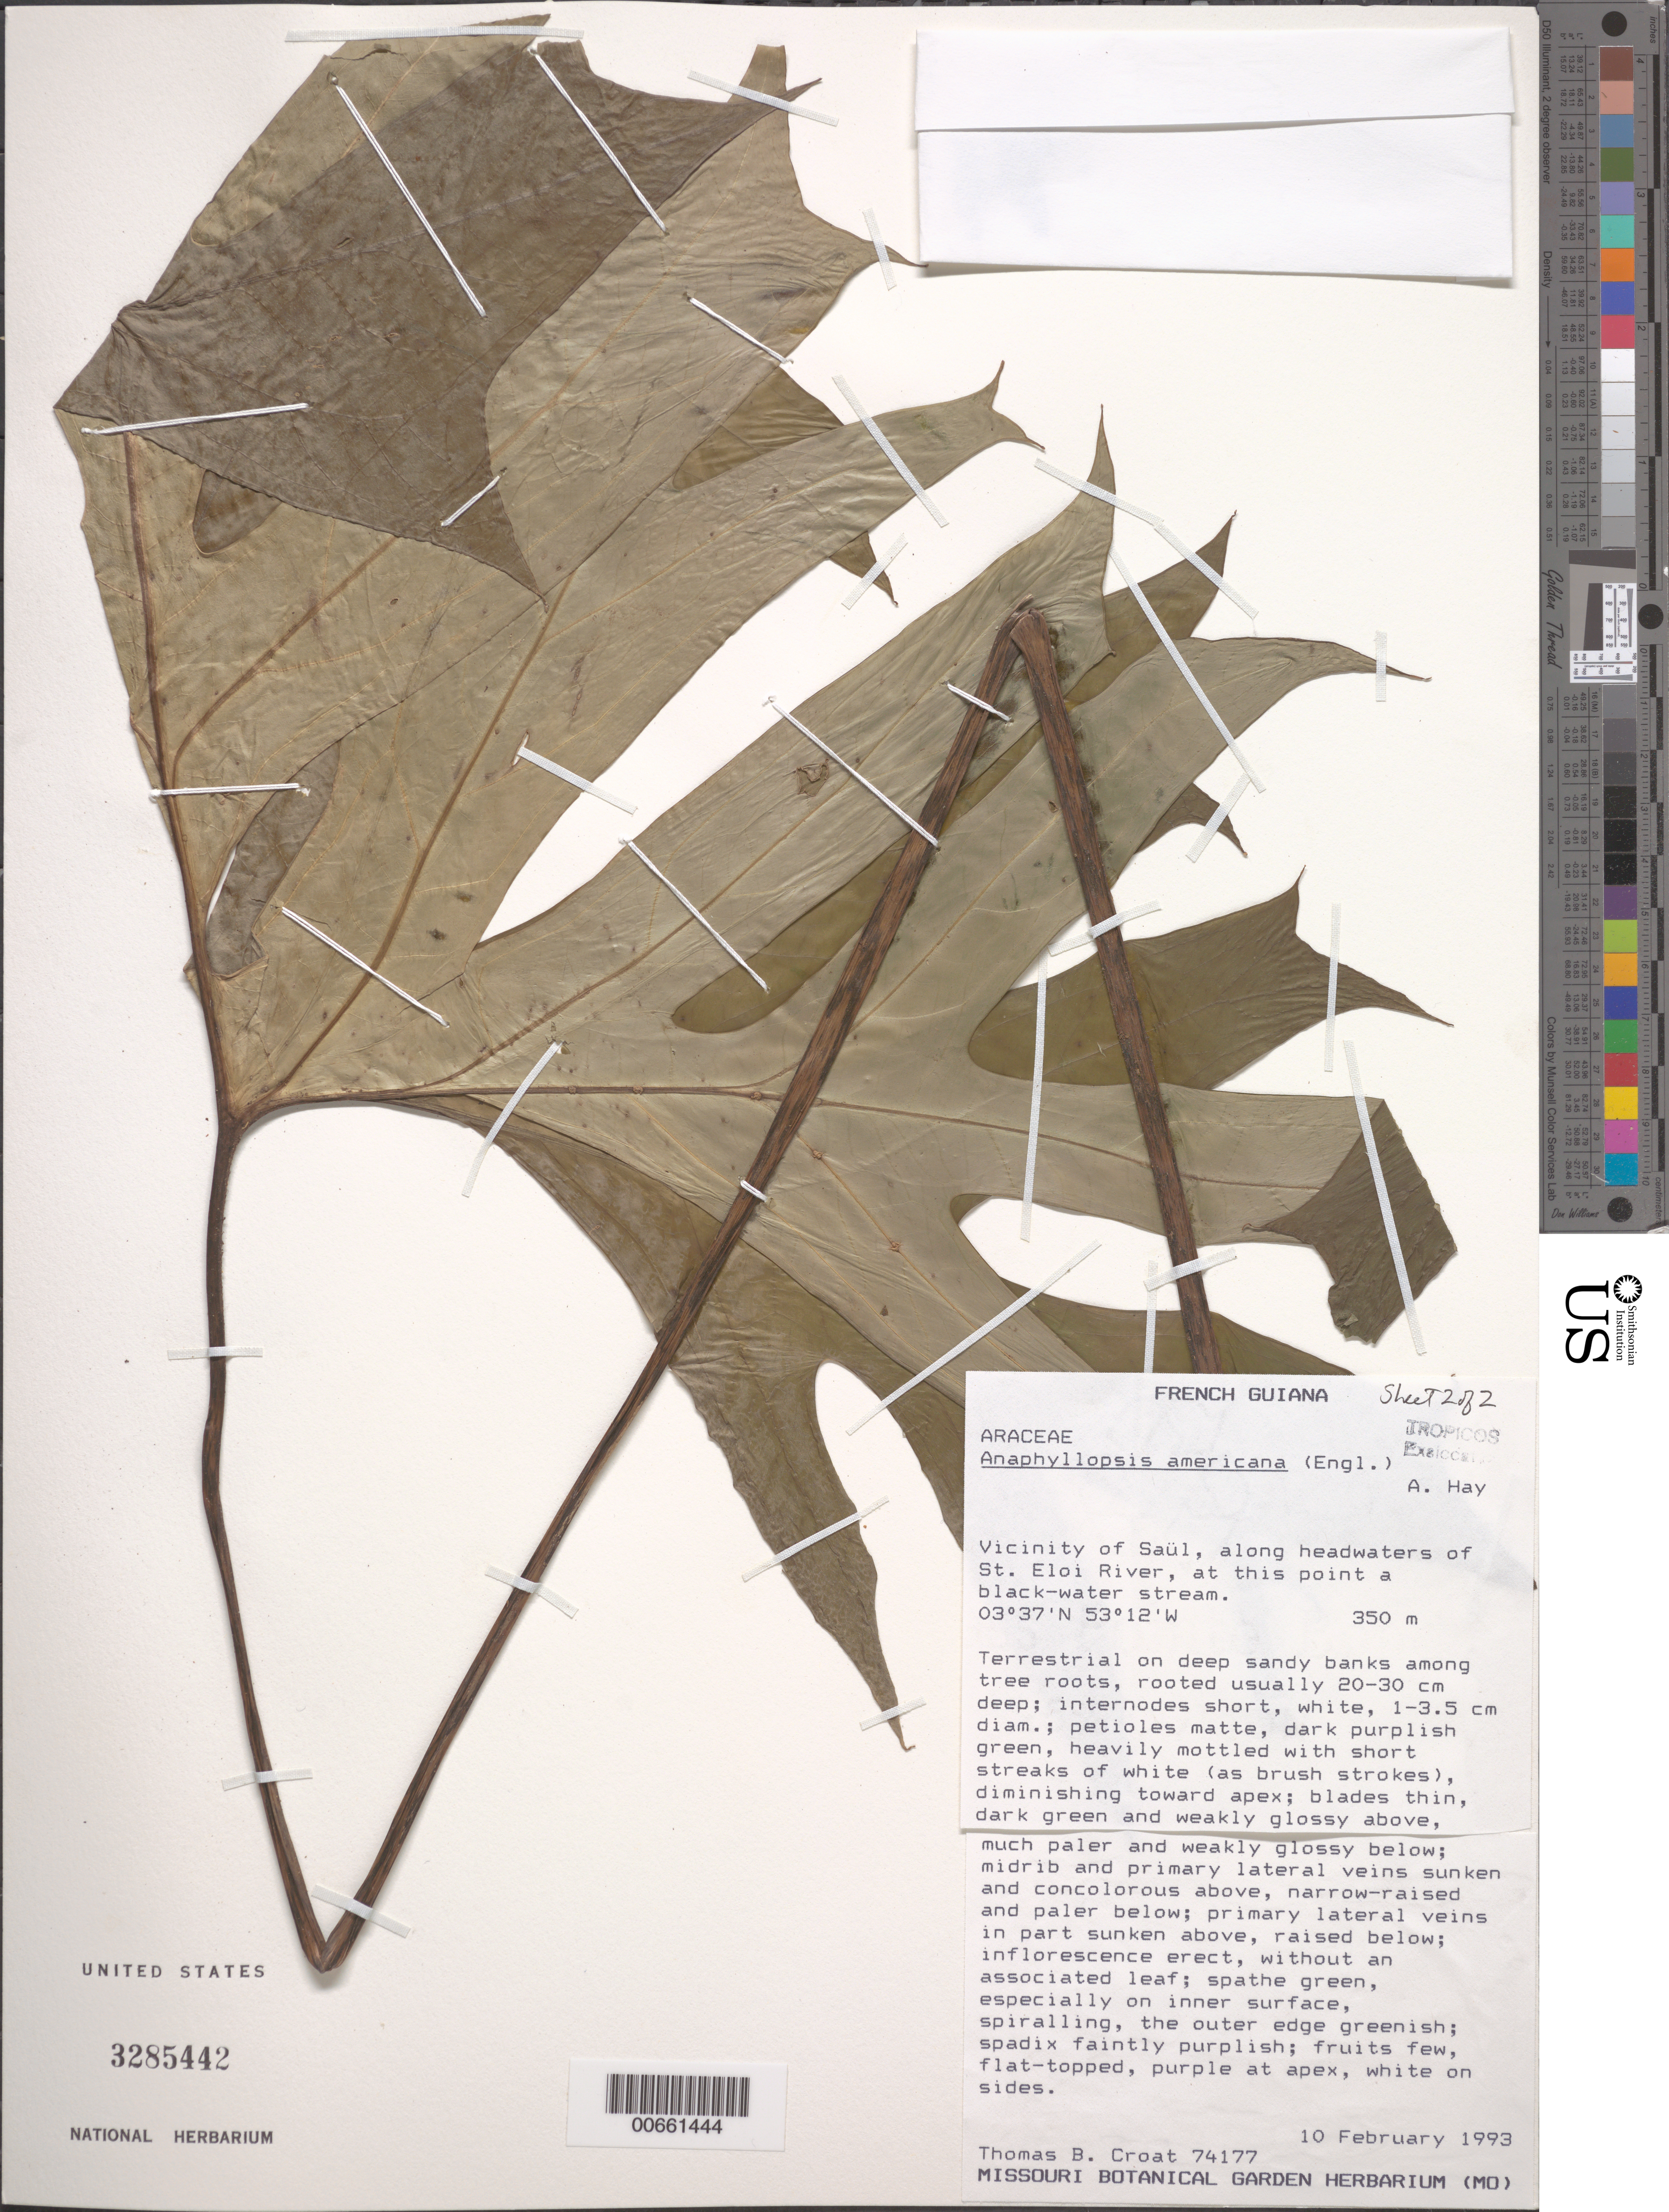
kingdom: Plantae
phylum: Tracheophyta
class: Liliopsida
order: Alismatales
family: Araceae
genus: Anaphyllopsis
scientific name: Anaphyllopsis americana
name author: (Engl.) A. Hay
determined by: Hay, A.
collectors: T. B. Croat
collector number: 74177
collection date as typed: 10-Feb-93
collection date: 1993-02-10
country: French Guiana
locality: Saül, along headwaters of St. Eloi River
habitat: Terrestrial on deep sandy banks among tree roots, rooted usually 20-30 cm deep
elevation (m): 350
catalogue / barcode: US 3285442